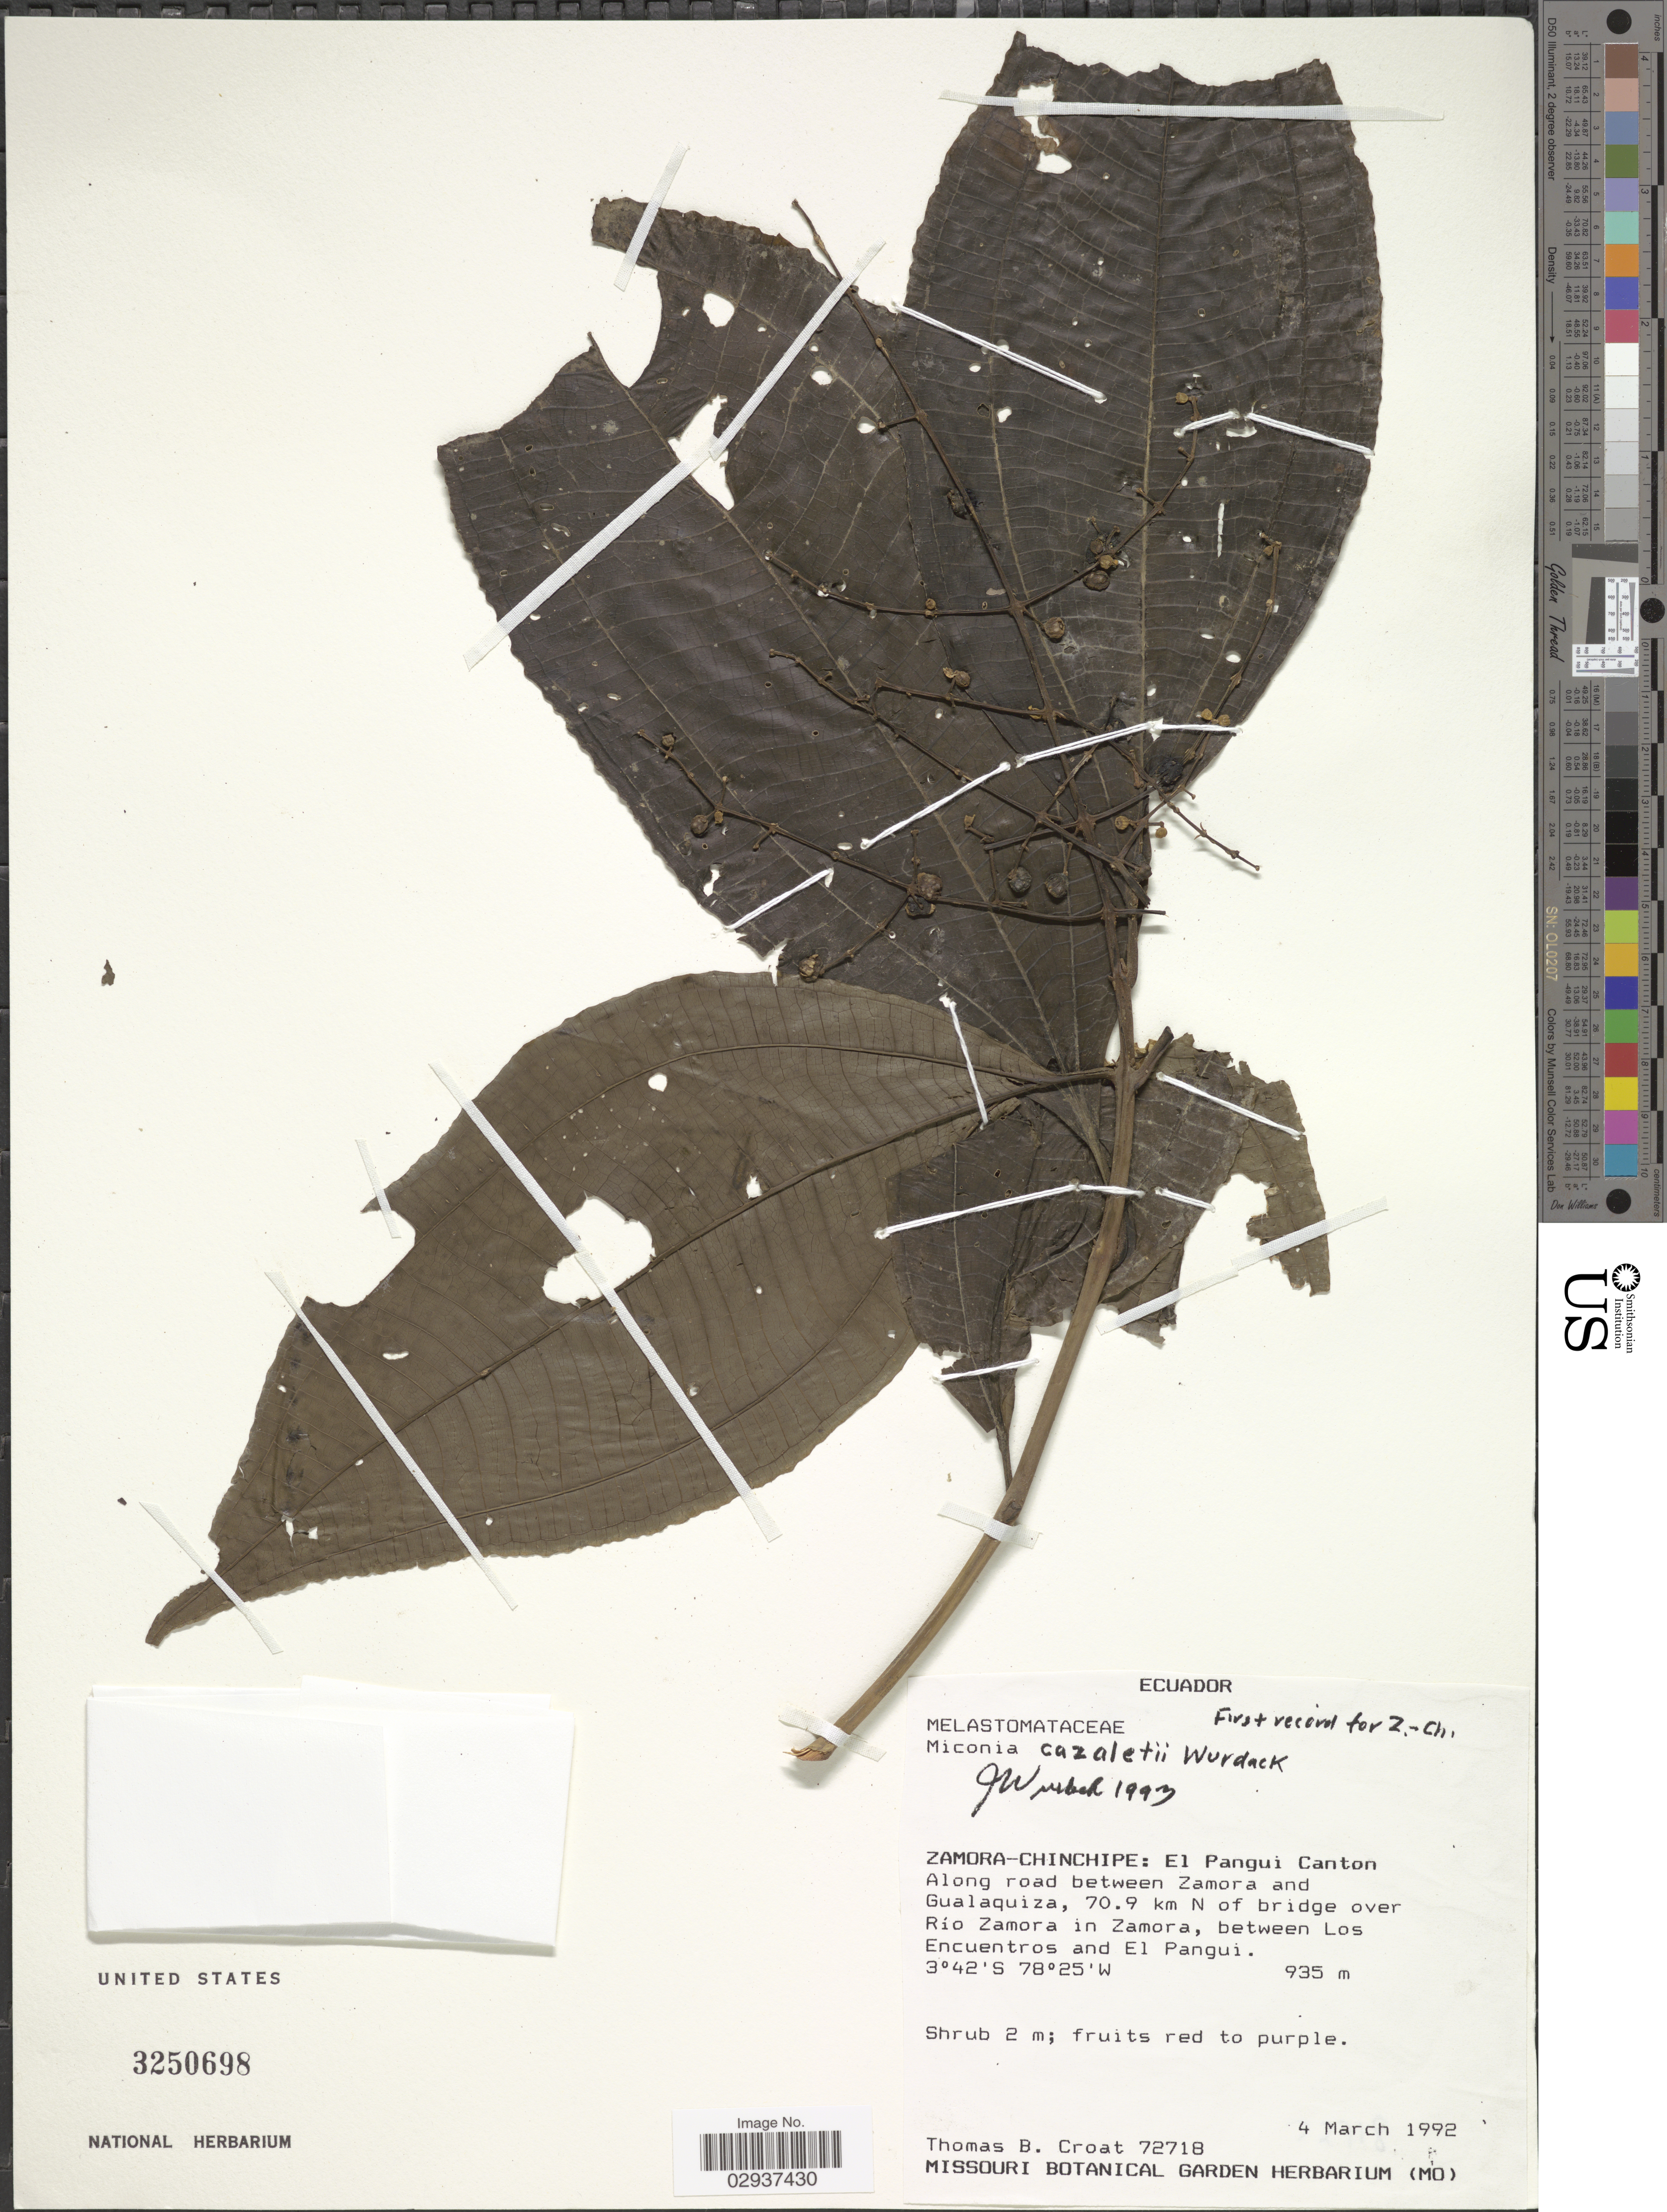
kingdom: Plantae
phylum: Tracheophyta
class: Magnoliopsida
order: Myrtales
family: Melastomataceae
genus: Miconia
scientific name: Miconia cazaletii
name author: Wurdack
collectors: T. B. Croat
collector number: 72718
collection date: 1992-03-04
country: Ecuador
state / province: Zamora-Chinchipe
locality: El Pangui Canton. Along road between Zamora and Gualaquiza, 70.9 km N of bridge over Río Zamora, between Los Encuentros and El Pangui.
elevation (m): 935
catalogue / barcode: US 3250698